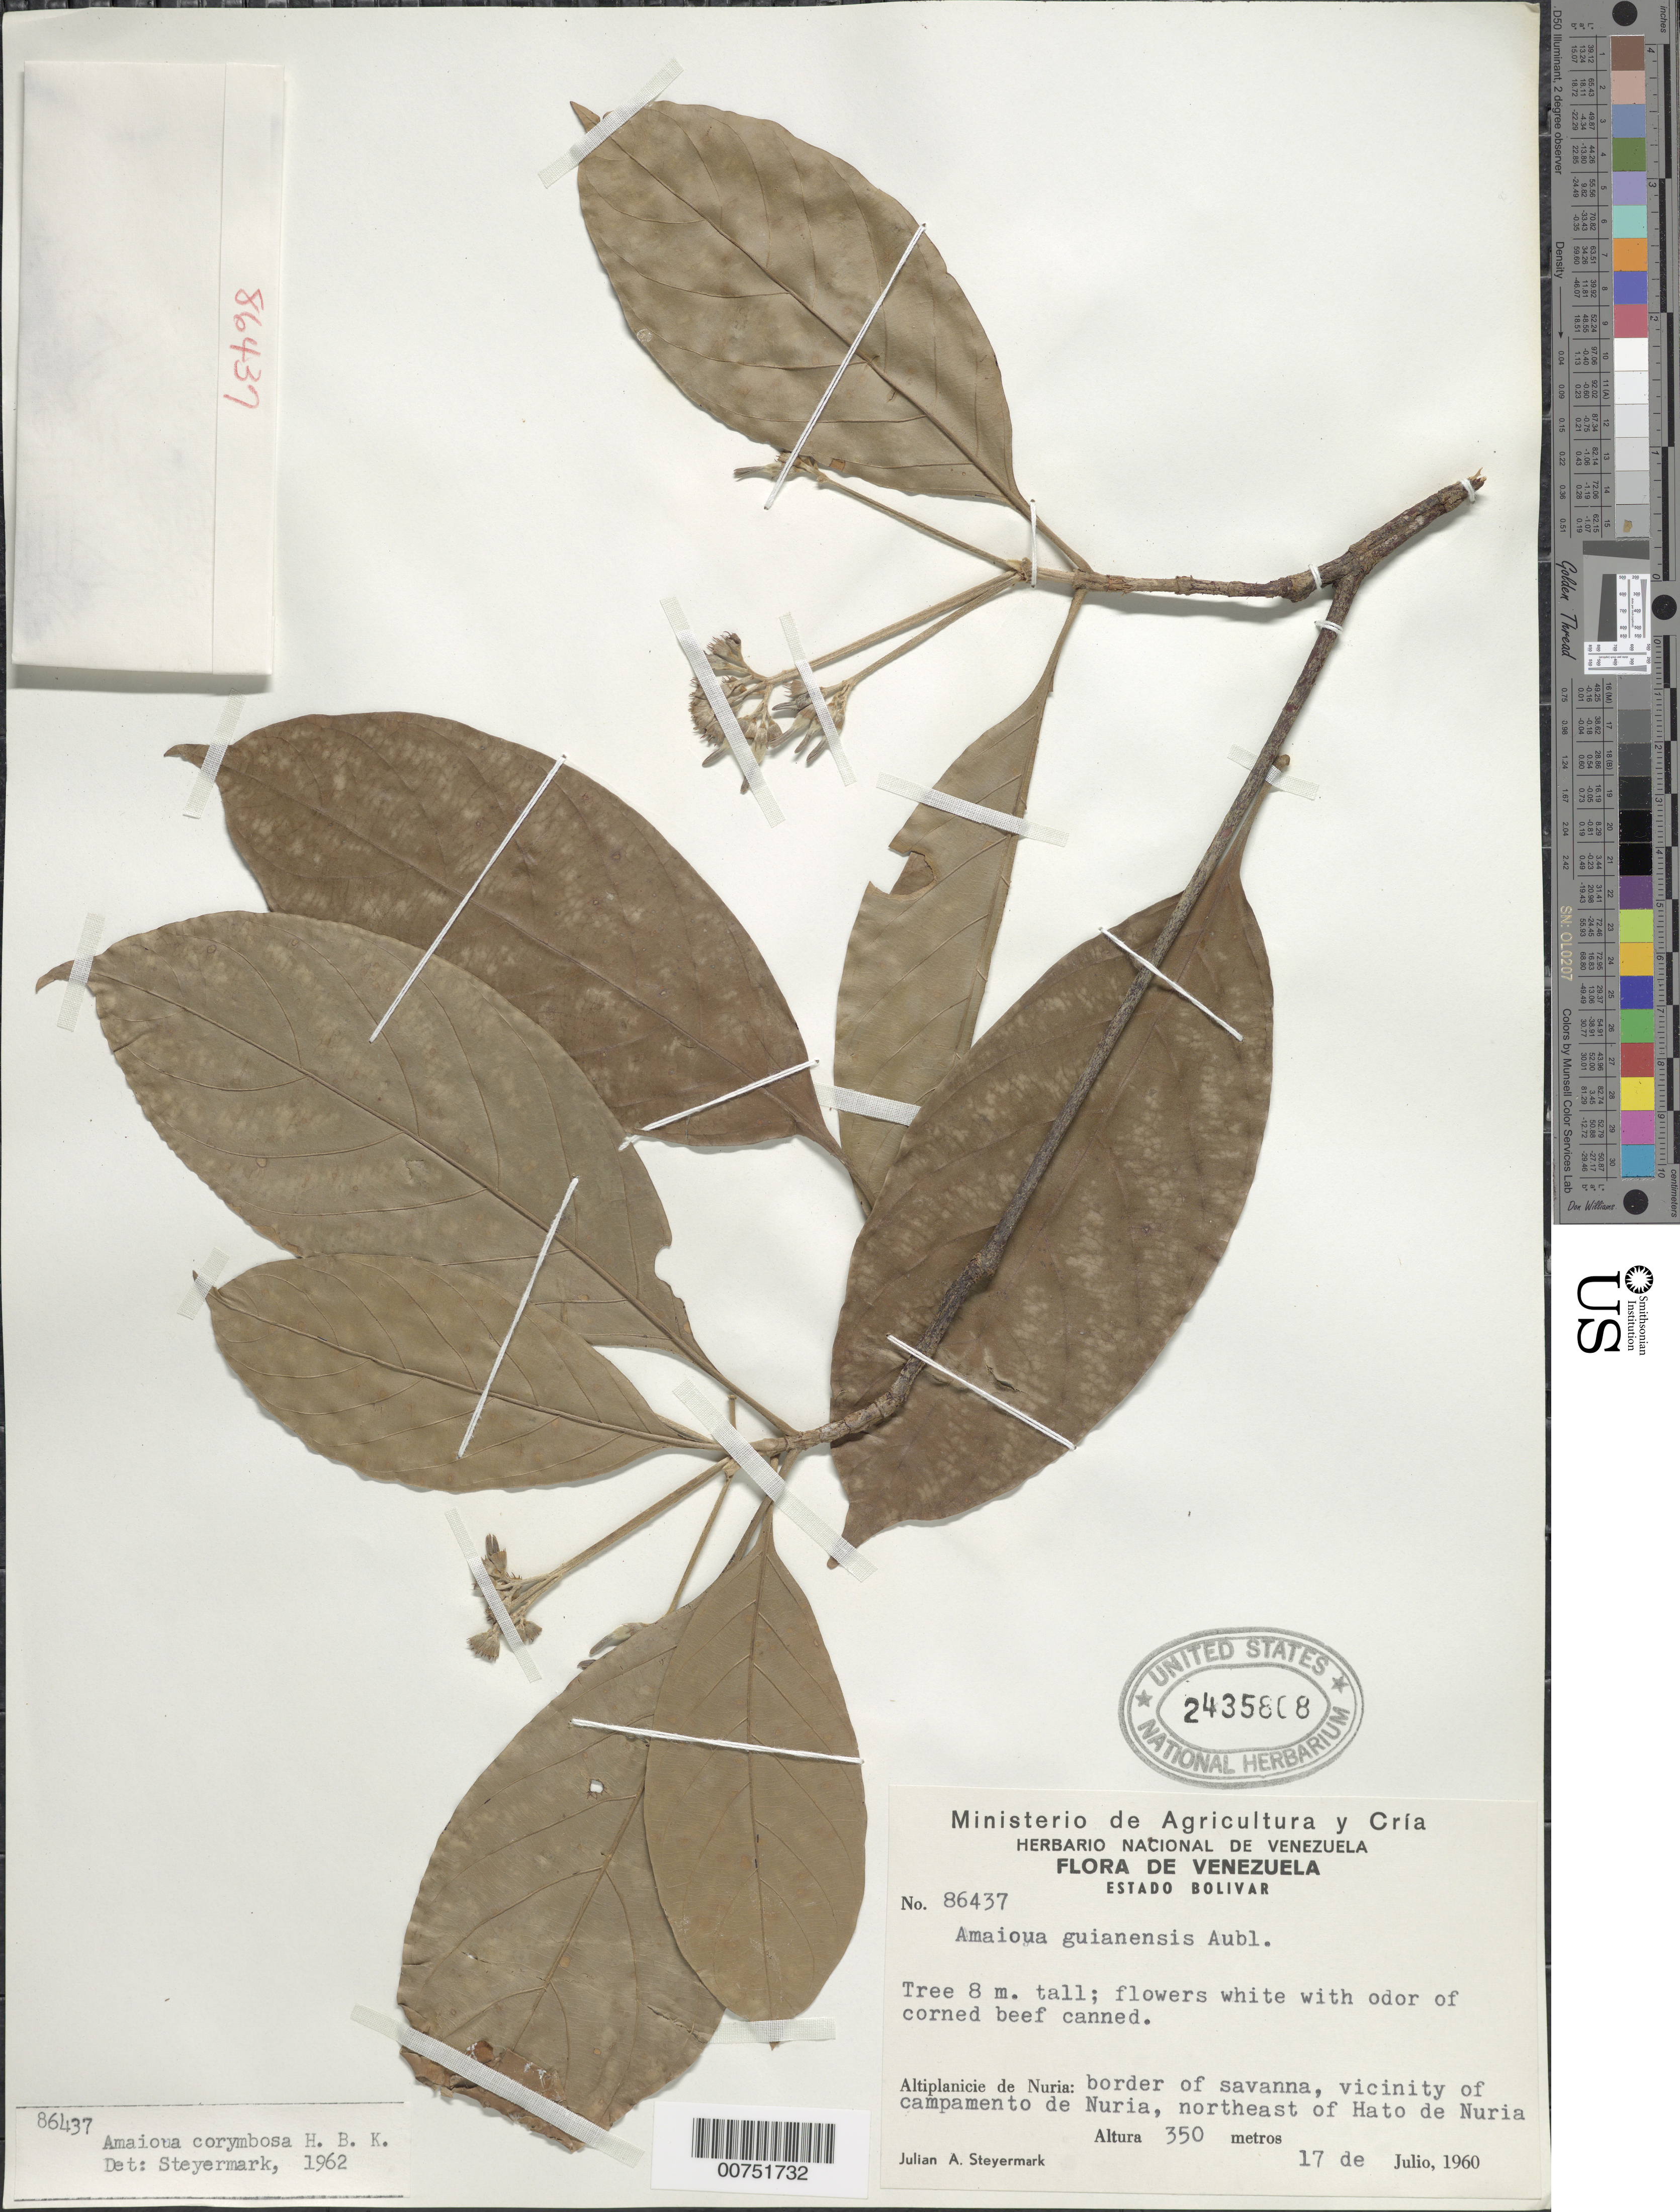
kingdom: Plantae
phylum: Tracheophyta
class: Magnoliopsida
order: Gentianales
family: Rubiaceae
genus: Amaioua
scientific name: Amaioua guianensis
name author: Aubl.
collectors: J. Steyermark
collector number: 86437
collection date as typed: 17-Jul-60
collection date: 1960-07-17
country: Venezuela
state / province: Bolívar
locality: Altiplanicie de Nuria; vic of campamento de Nuria, NE of Hato de Nuria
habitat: Border of savanna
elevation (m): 350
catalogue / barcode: US 2435808